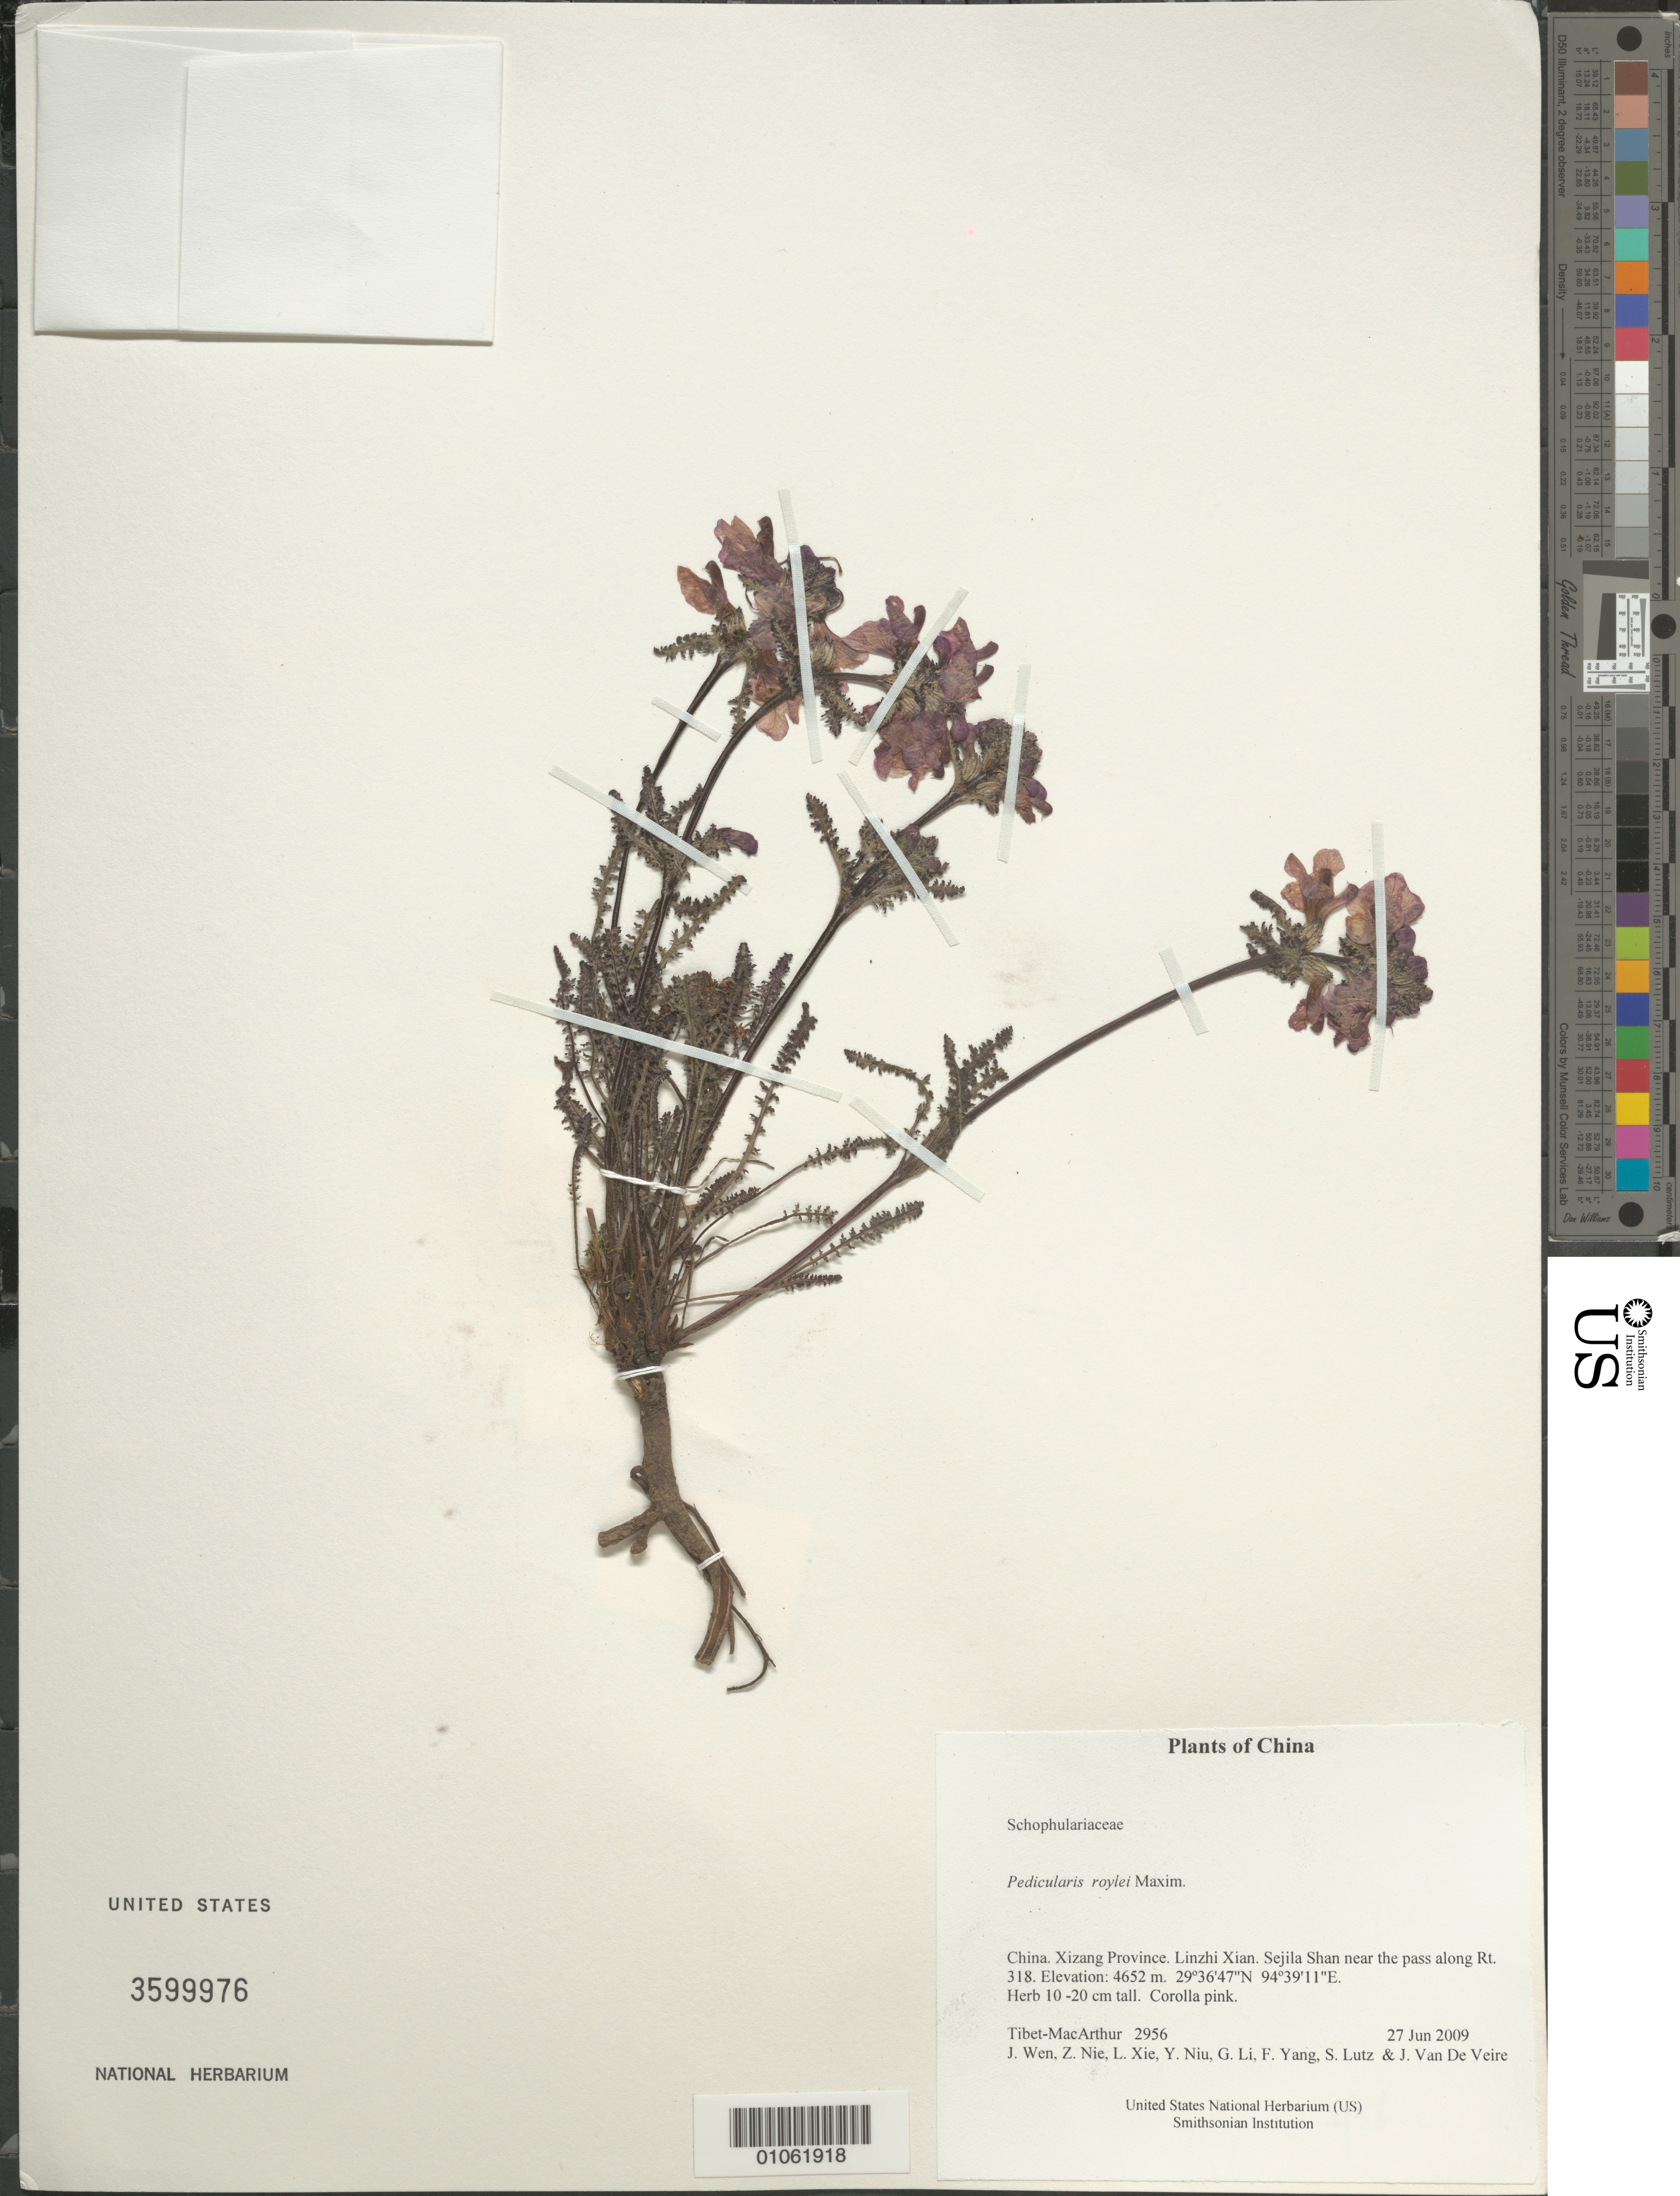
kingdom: Plantae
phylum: Tracheophyta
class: Magnoliopsida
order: Lamiales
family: Orobanchaceae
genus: Pedicularis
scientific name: Pedicularis roylei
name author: Maxim.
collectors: Tibet-MacArthur, J. Wen, Z. Nie, L. Xie, Y. Niu, G. Li, F. Yang, S. Lutz & J. Van De Veire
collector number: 2956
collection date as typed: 27 Jun 2009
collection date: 2009-06-27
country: China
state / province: Xizang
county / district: Linzhi Xian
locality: Sejila Shan near the pass along Rt. 318.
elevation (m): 4652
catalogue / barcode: US 3599976